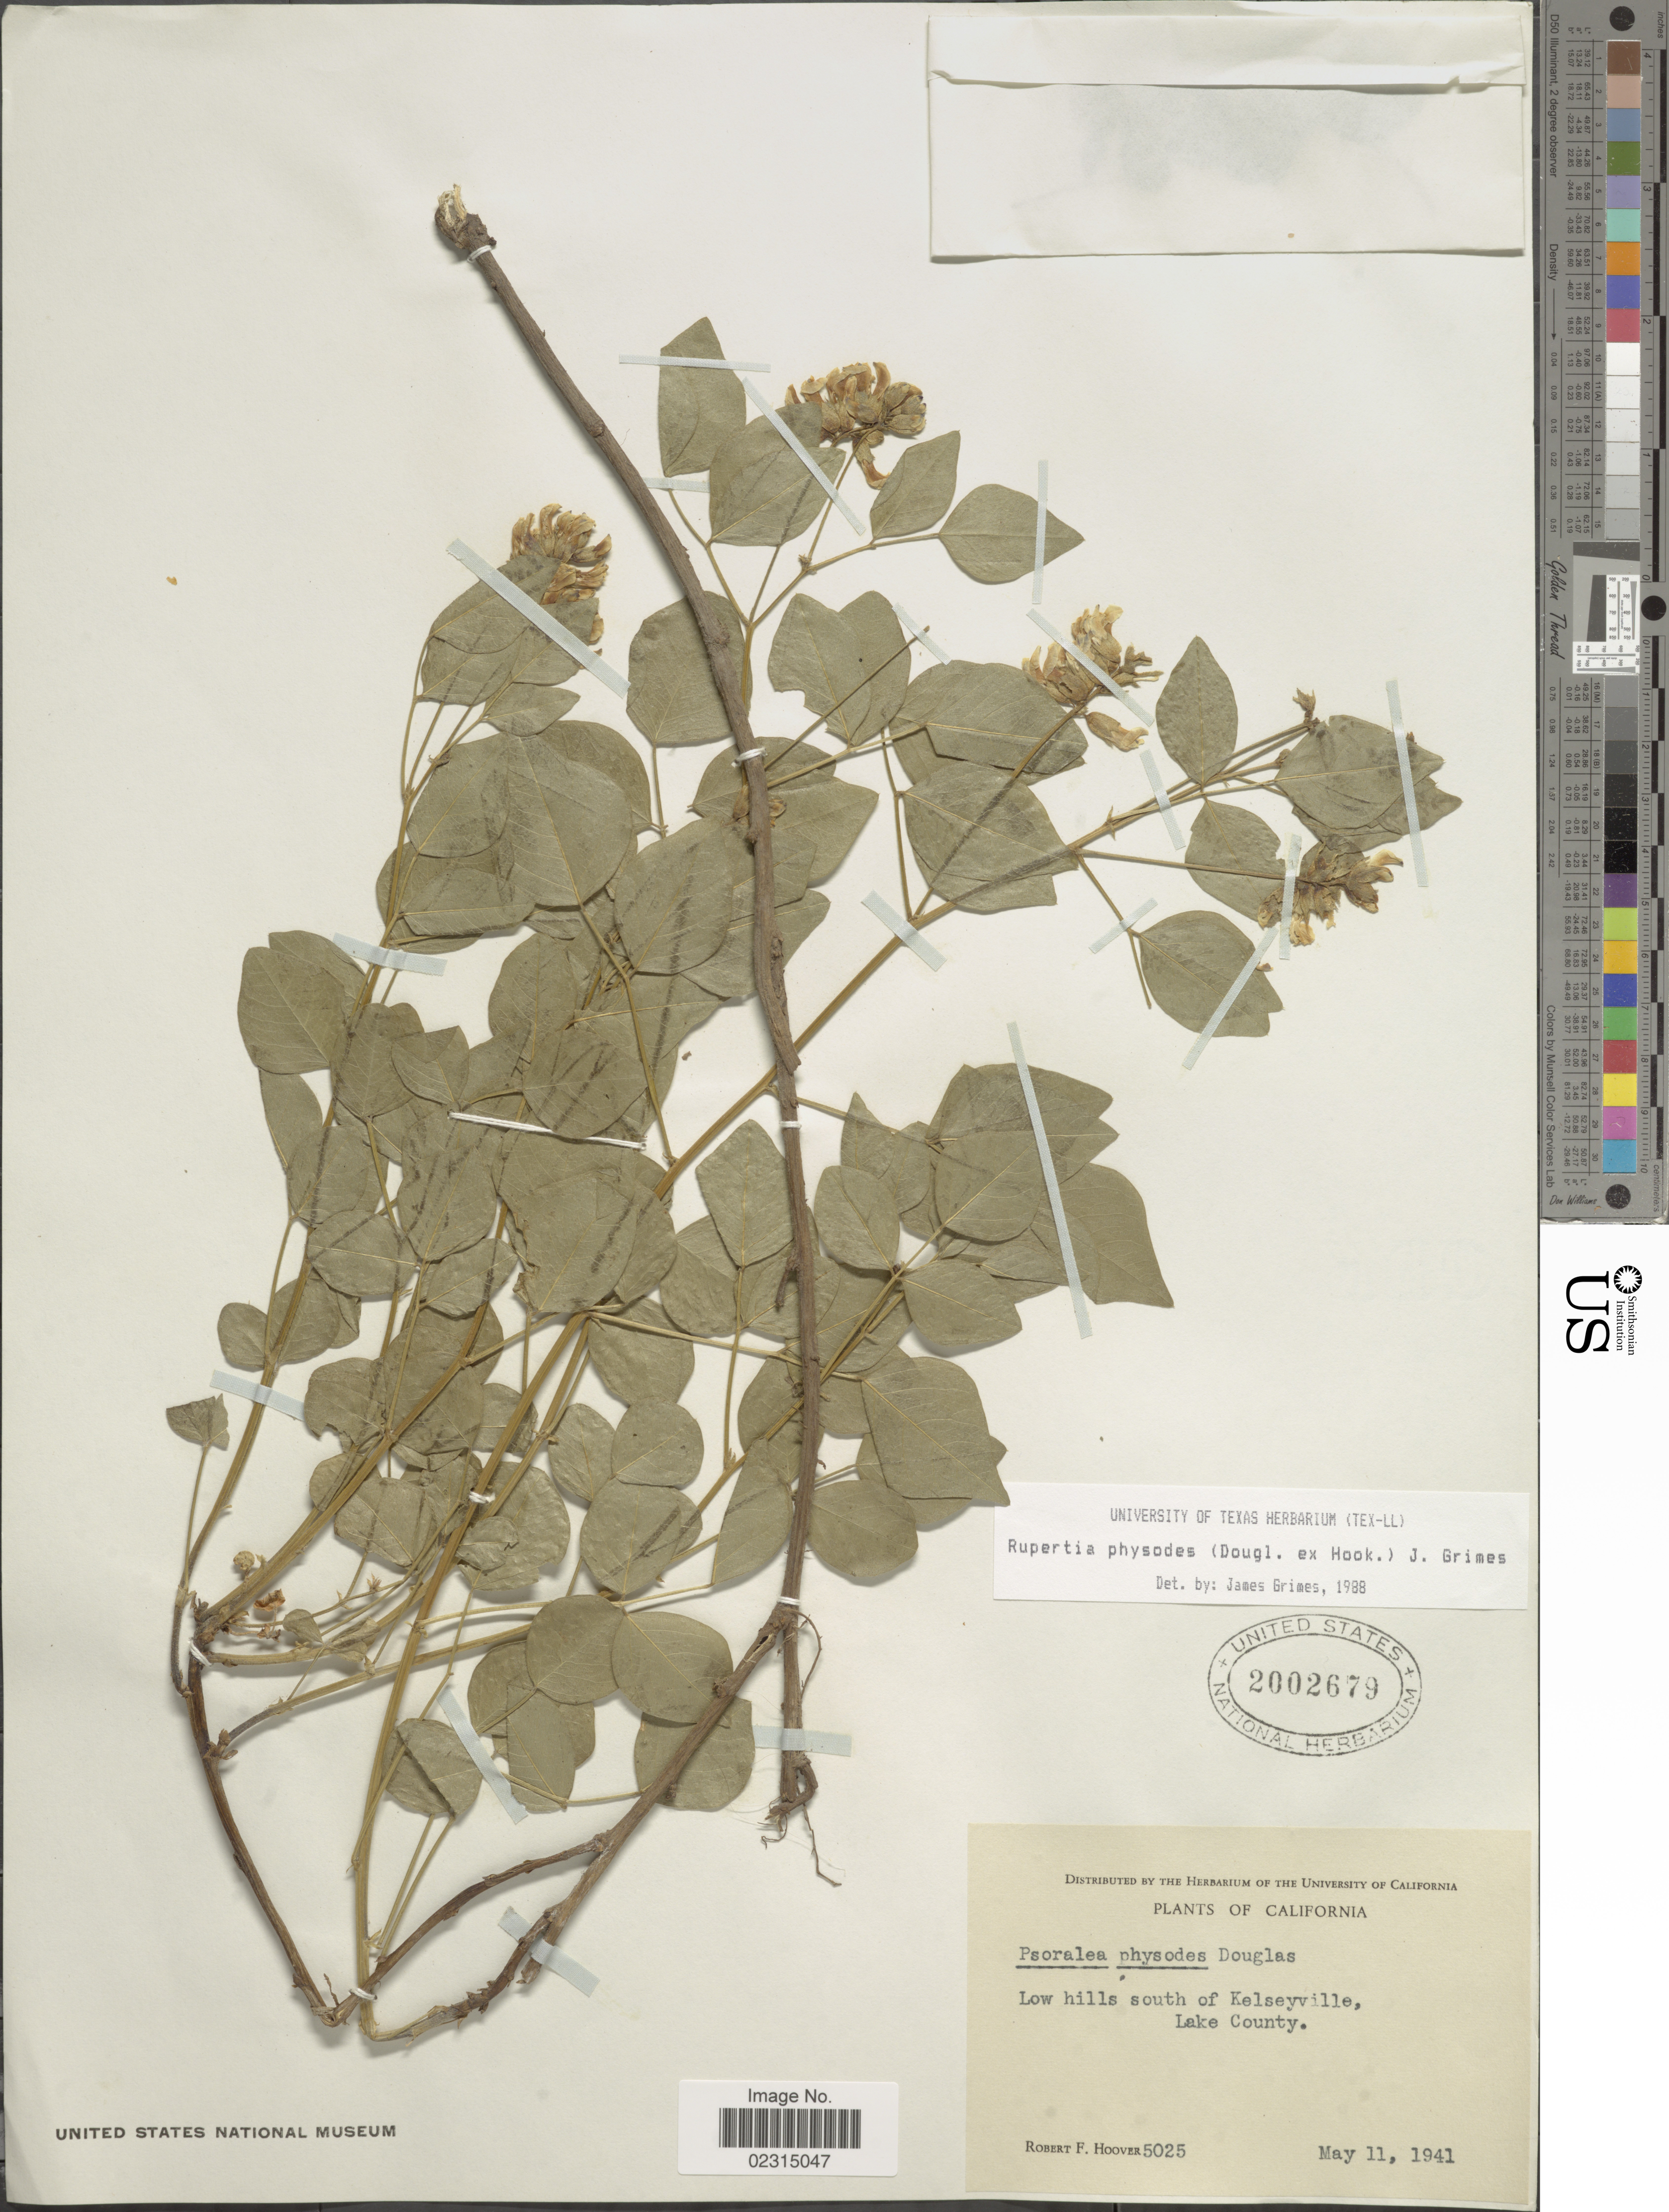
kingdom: Plantae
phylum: Tracheophyta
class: Magnoliopsida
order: Fabales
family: Fabaceae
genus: Rupertia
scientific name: Rupertia physodes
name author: (Douglas) J.W. Grimes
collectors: R. F. Hoover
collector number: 5025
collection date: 1941-05-11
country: United States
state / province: California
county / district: Lake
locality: Low hills south of Kelseyville, Lake County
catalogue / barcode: US 2002679